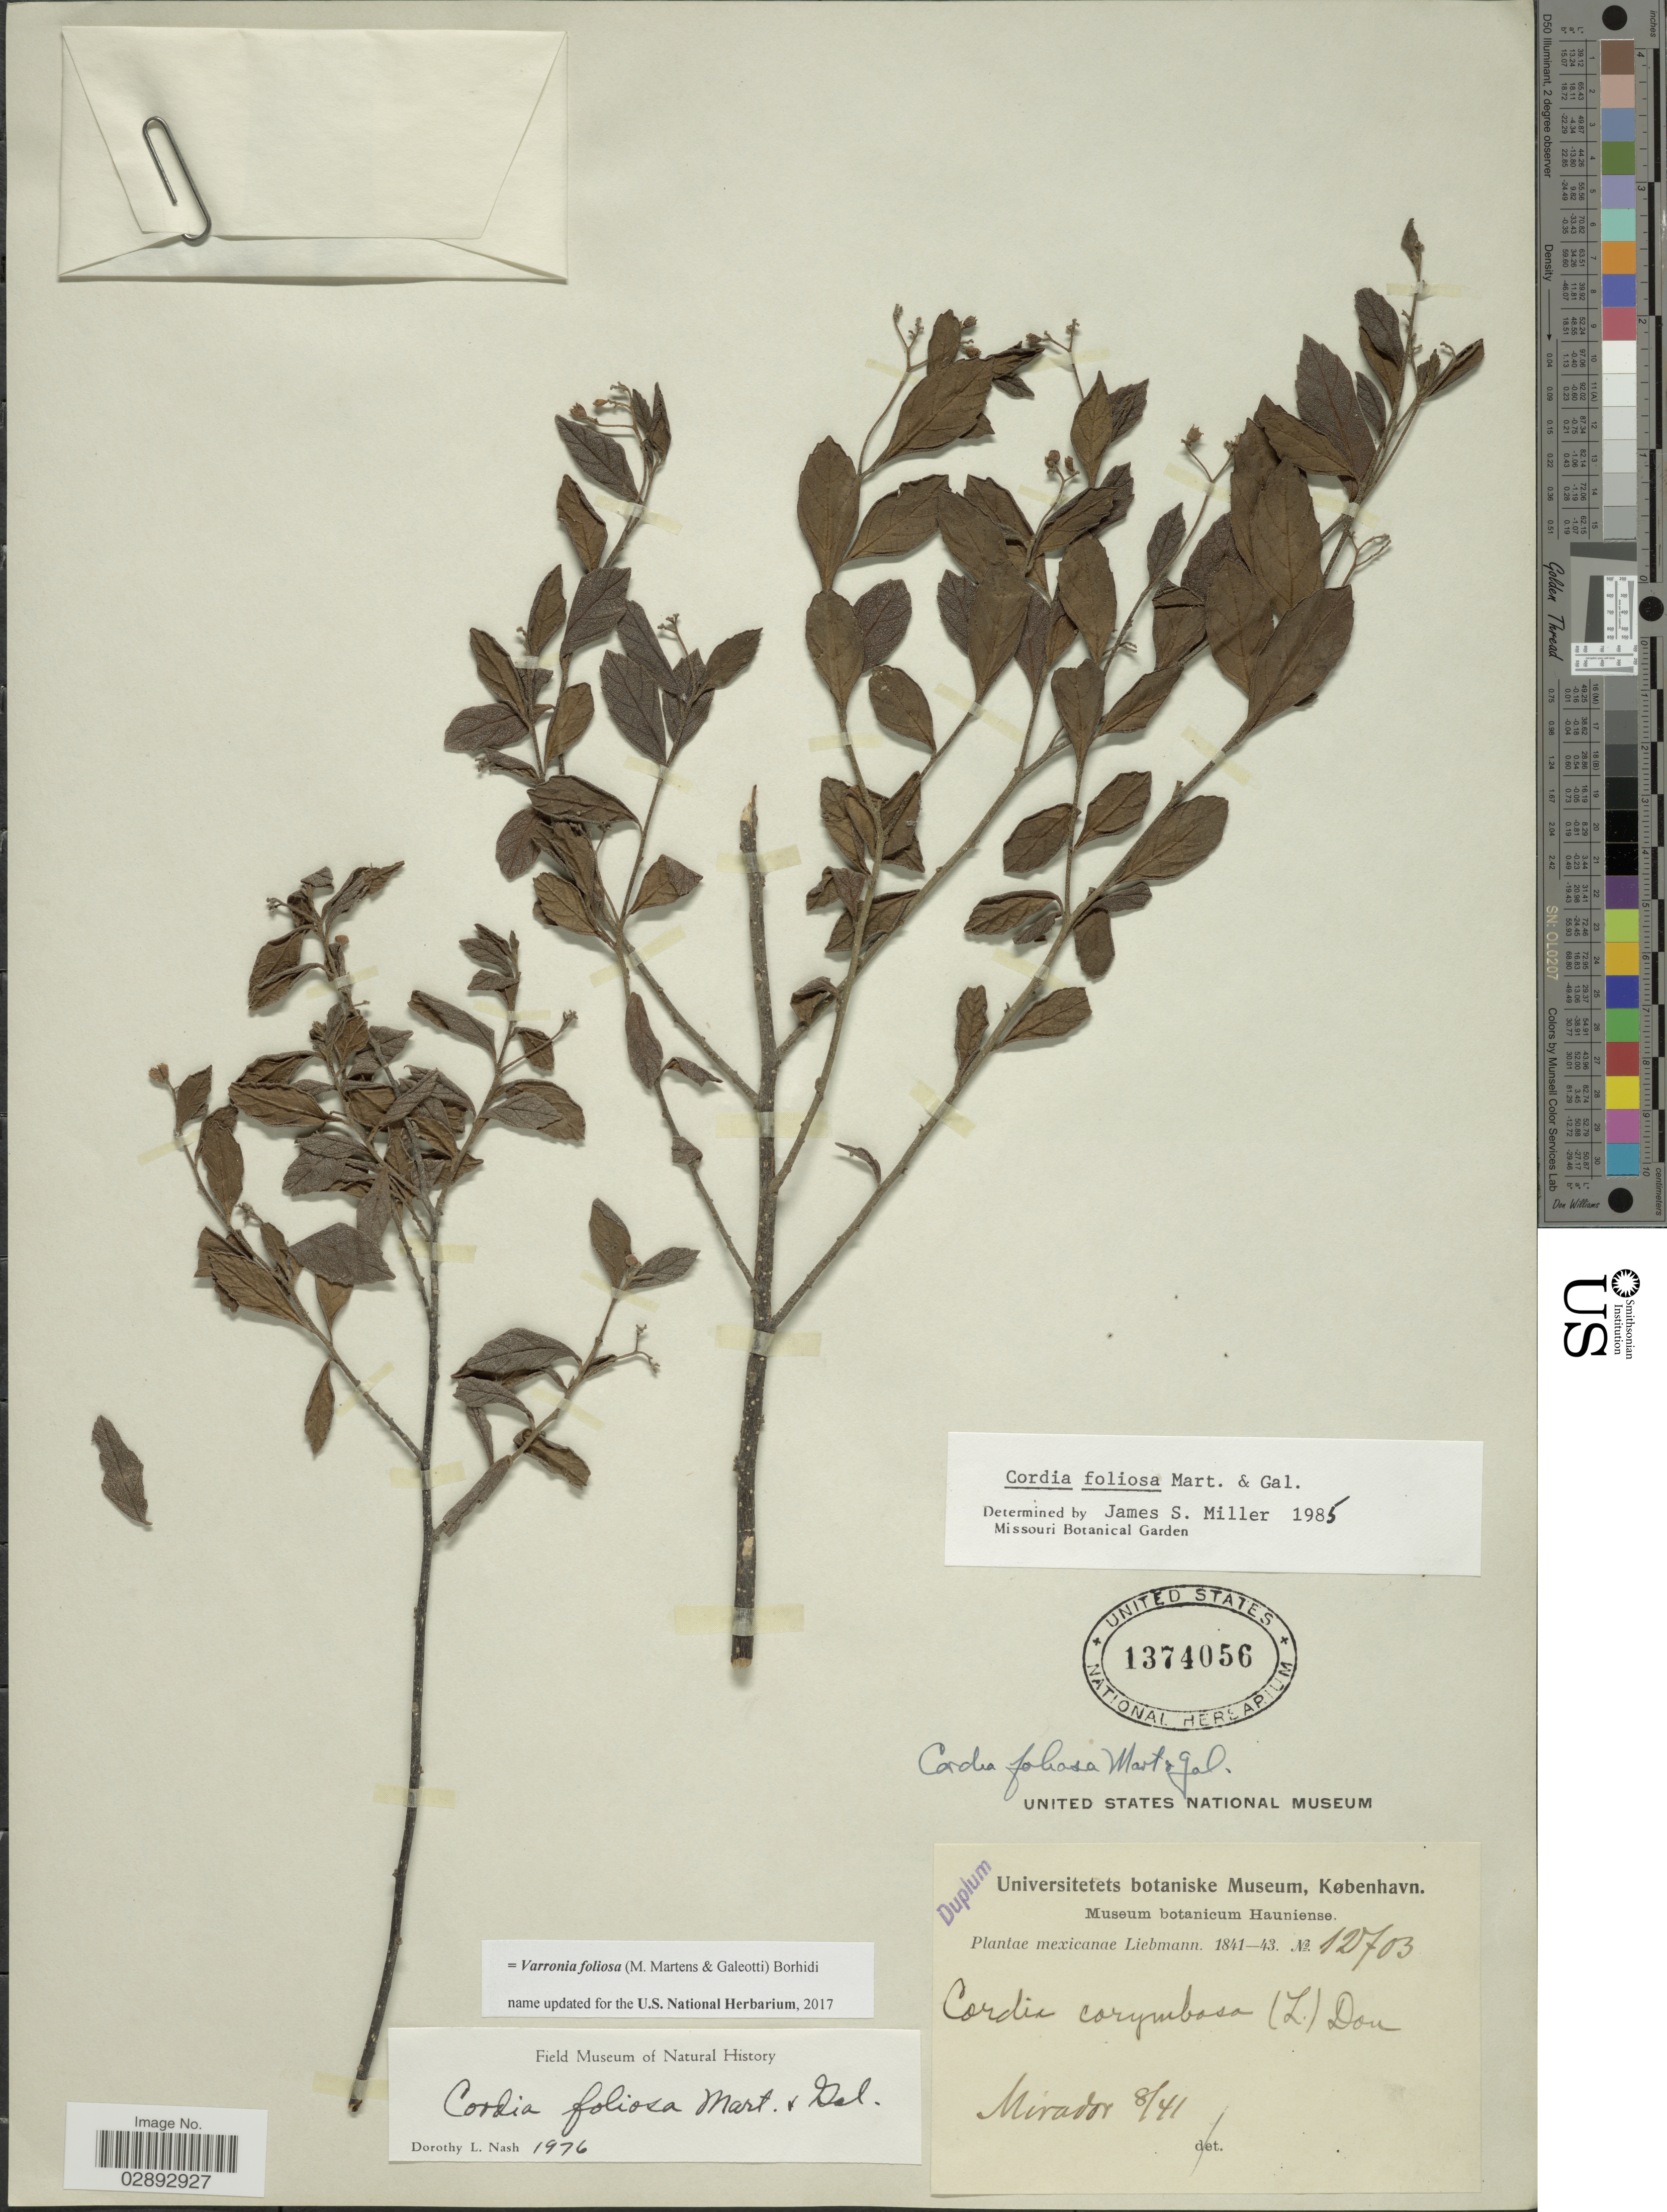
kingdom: Plantae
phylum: Tracheophyta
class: Magnoliopsida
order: Boraginales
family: Cordiaceae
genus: Varronia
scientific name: Varronia foliosa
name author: (M. Martens & Galeotti) Borhidi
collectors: Liebmann, --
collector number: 12703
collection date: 1841-08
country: Mexico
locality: Mirador.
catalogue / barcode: US 1374056